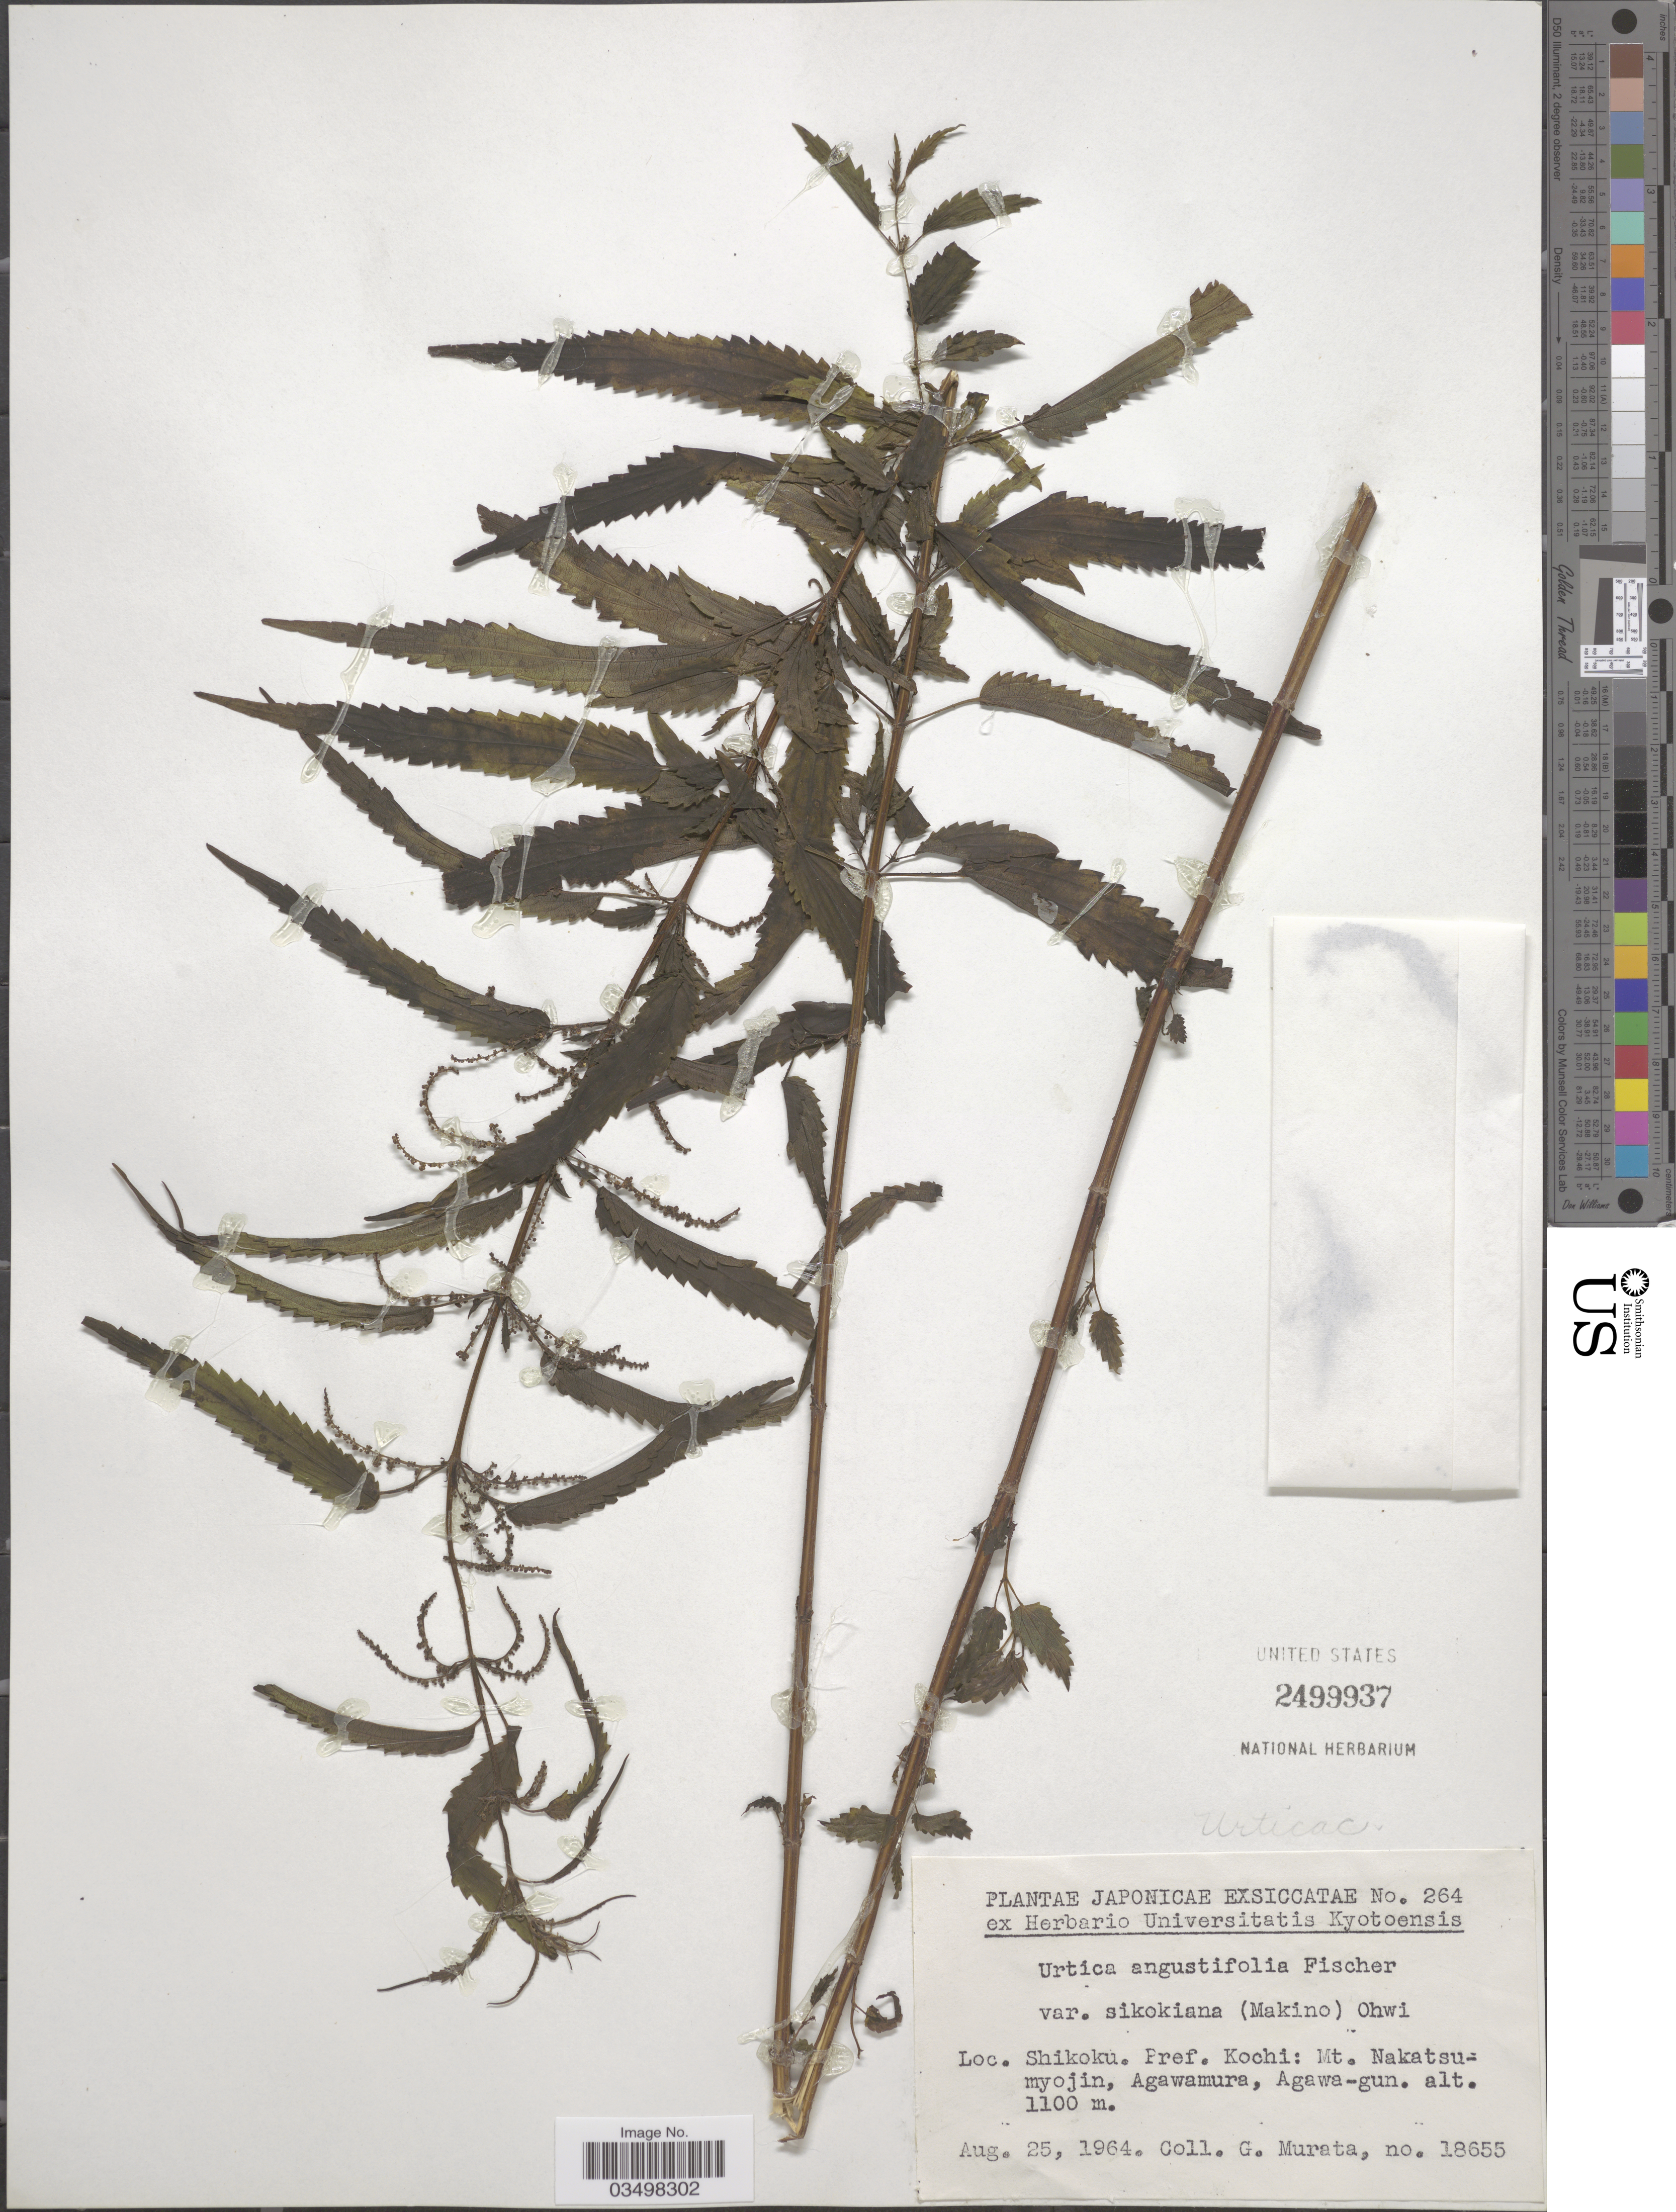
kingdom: Plantae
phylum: Tracheophyta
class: Magnoliopsida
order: Rosales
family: Urticaceae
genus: Urtica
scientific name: Urtica angustifolia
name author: Fisch. ex Hornem.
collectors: G. Murata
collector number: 18655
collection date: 1964-08-25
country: Japan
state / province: Koti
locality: Shikoku. Pref. Kochi: Mt. Nakatsu-myojin, Agawamura, Agawa-gun.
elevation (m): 1100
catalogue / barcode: US 2499937